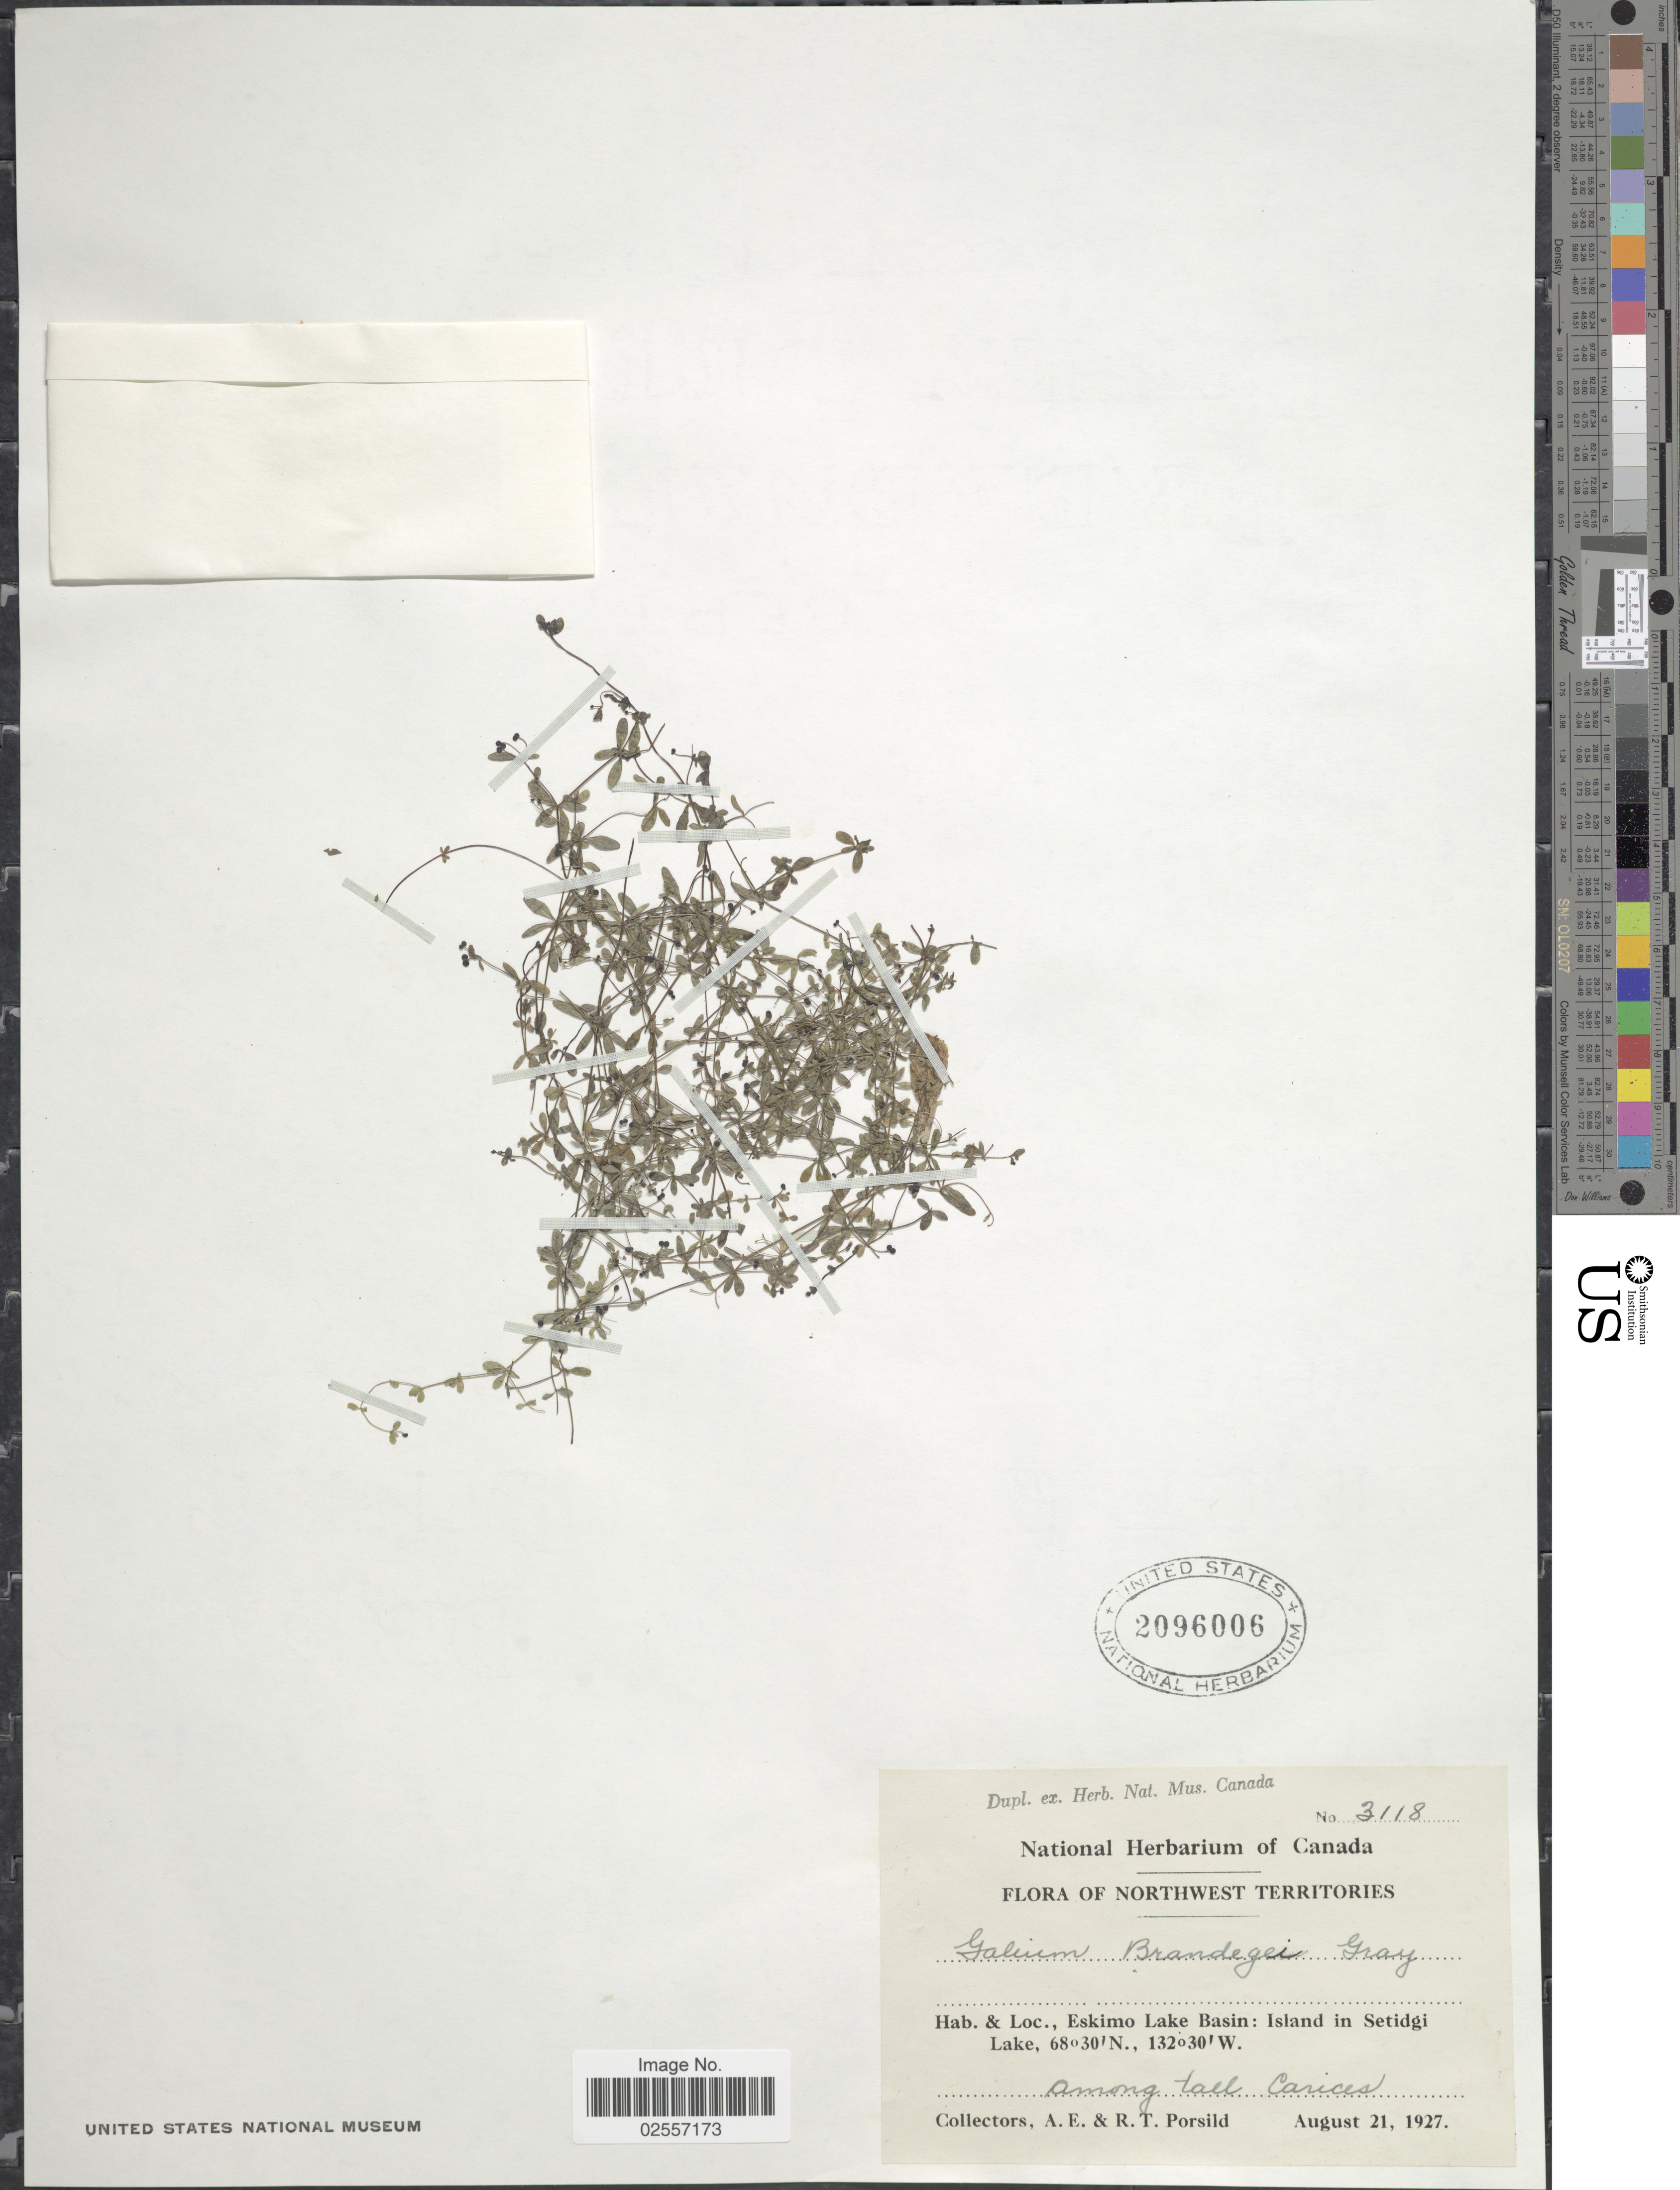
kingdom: Plantae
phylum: Tracheophyta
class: Magnoliopsida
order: Gentianales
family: Rubiaceae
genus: Galium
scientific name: Galium brandegeei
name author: A. Gray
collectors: A. E. Porsild & R. T. Porsild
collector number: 3118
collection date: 1927-08-21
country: Canada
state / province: Northwest Territories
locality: Eskimo Lake Basin: Island in Setidgi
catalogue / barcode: US 2096006